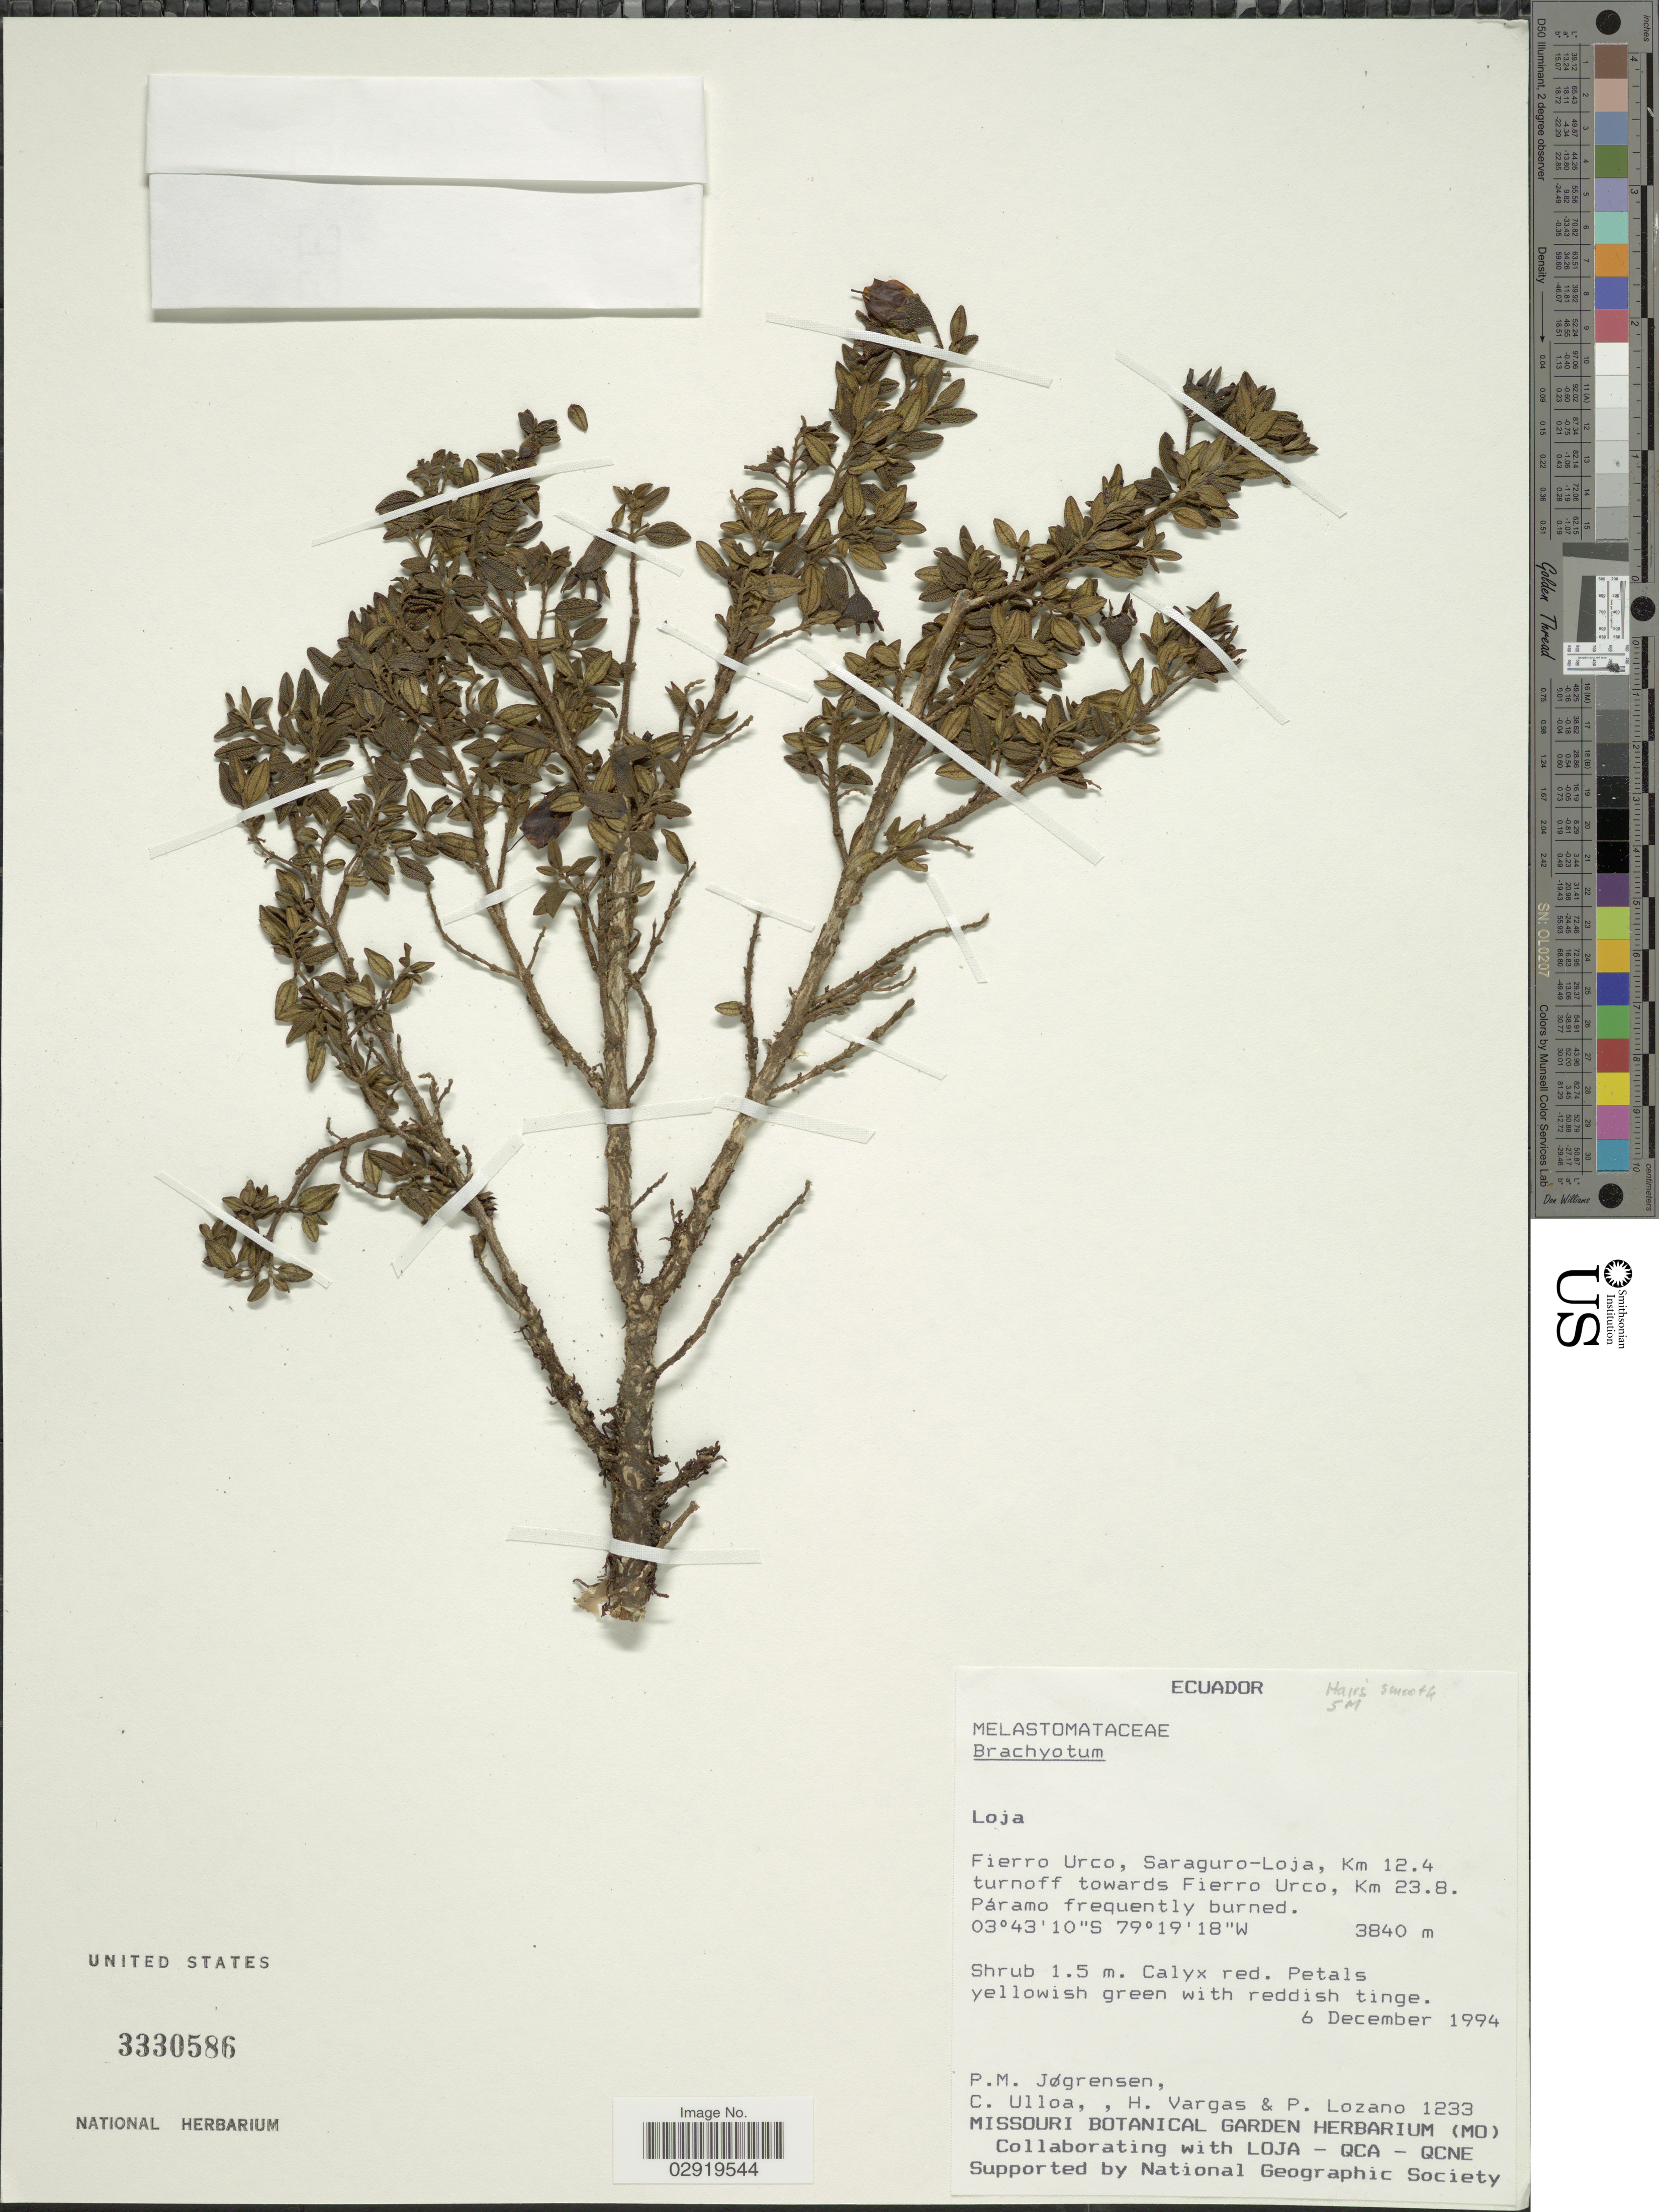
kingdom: Plantae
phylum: Tracheophyta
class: Magnoliopsida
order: Myrtales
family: Melastomataceae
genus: Brachyotum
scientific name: Brachyotum sp.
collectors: P. Jørgensen, C. Ulloa, H. Vargas & P. Lozano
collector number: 1233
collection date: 1994-12-06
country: Ecuador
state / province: Loja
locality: Fierro Urco, Saraguro-Loja, Km 12.4 turnoff towards Fierro Urco, Km 23.8.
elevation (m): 3840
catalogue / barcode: US 3330586